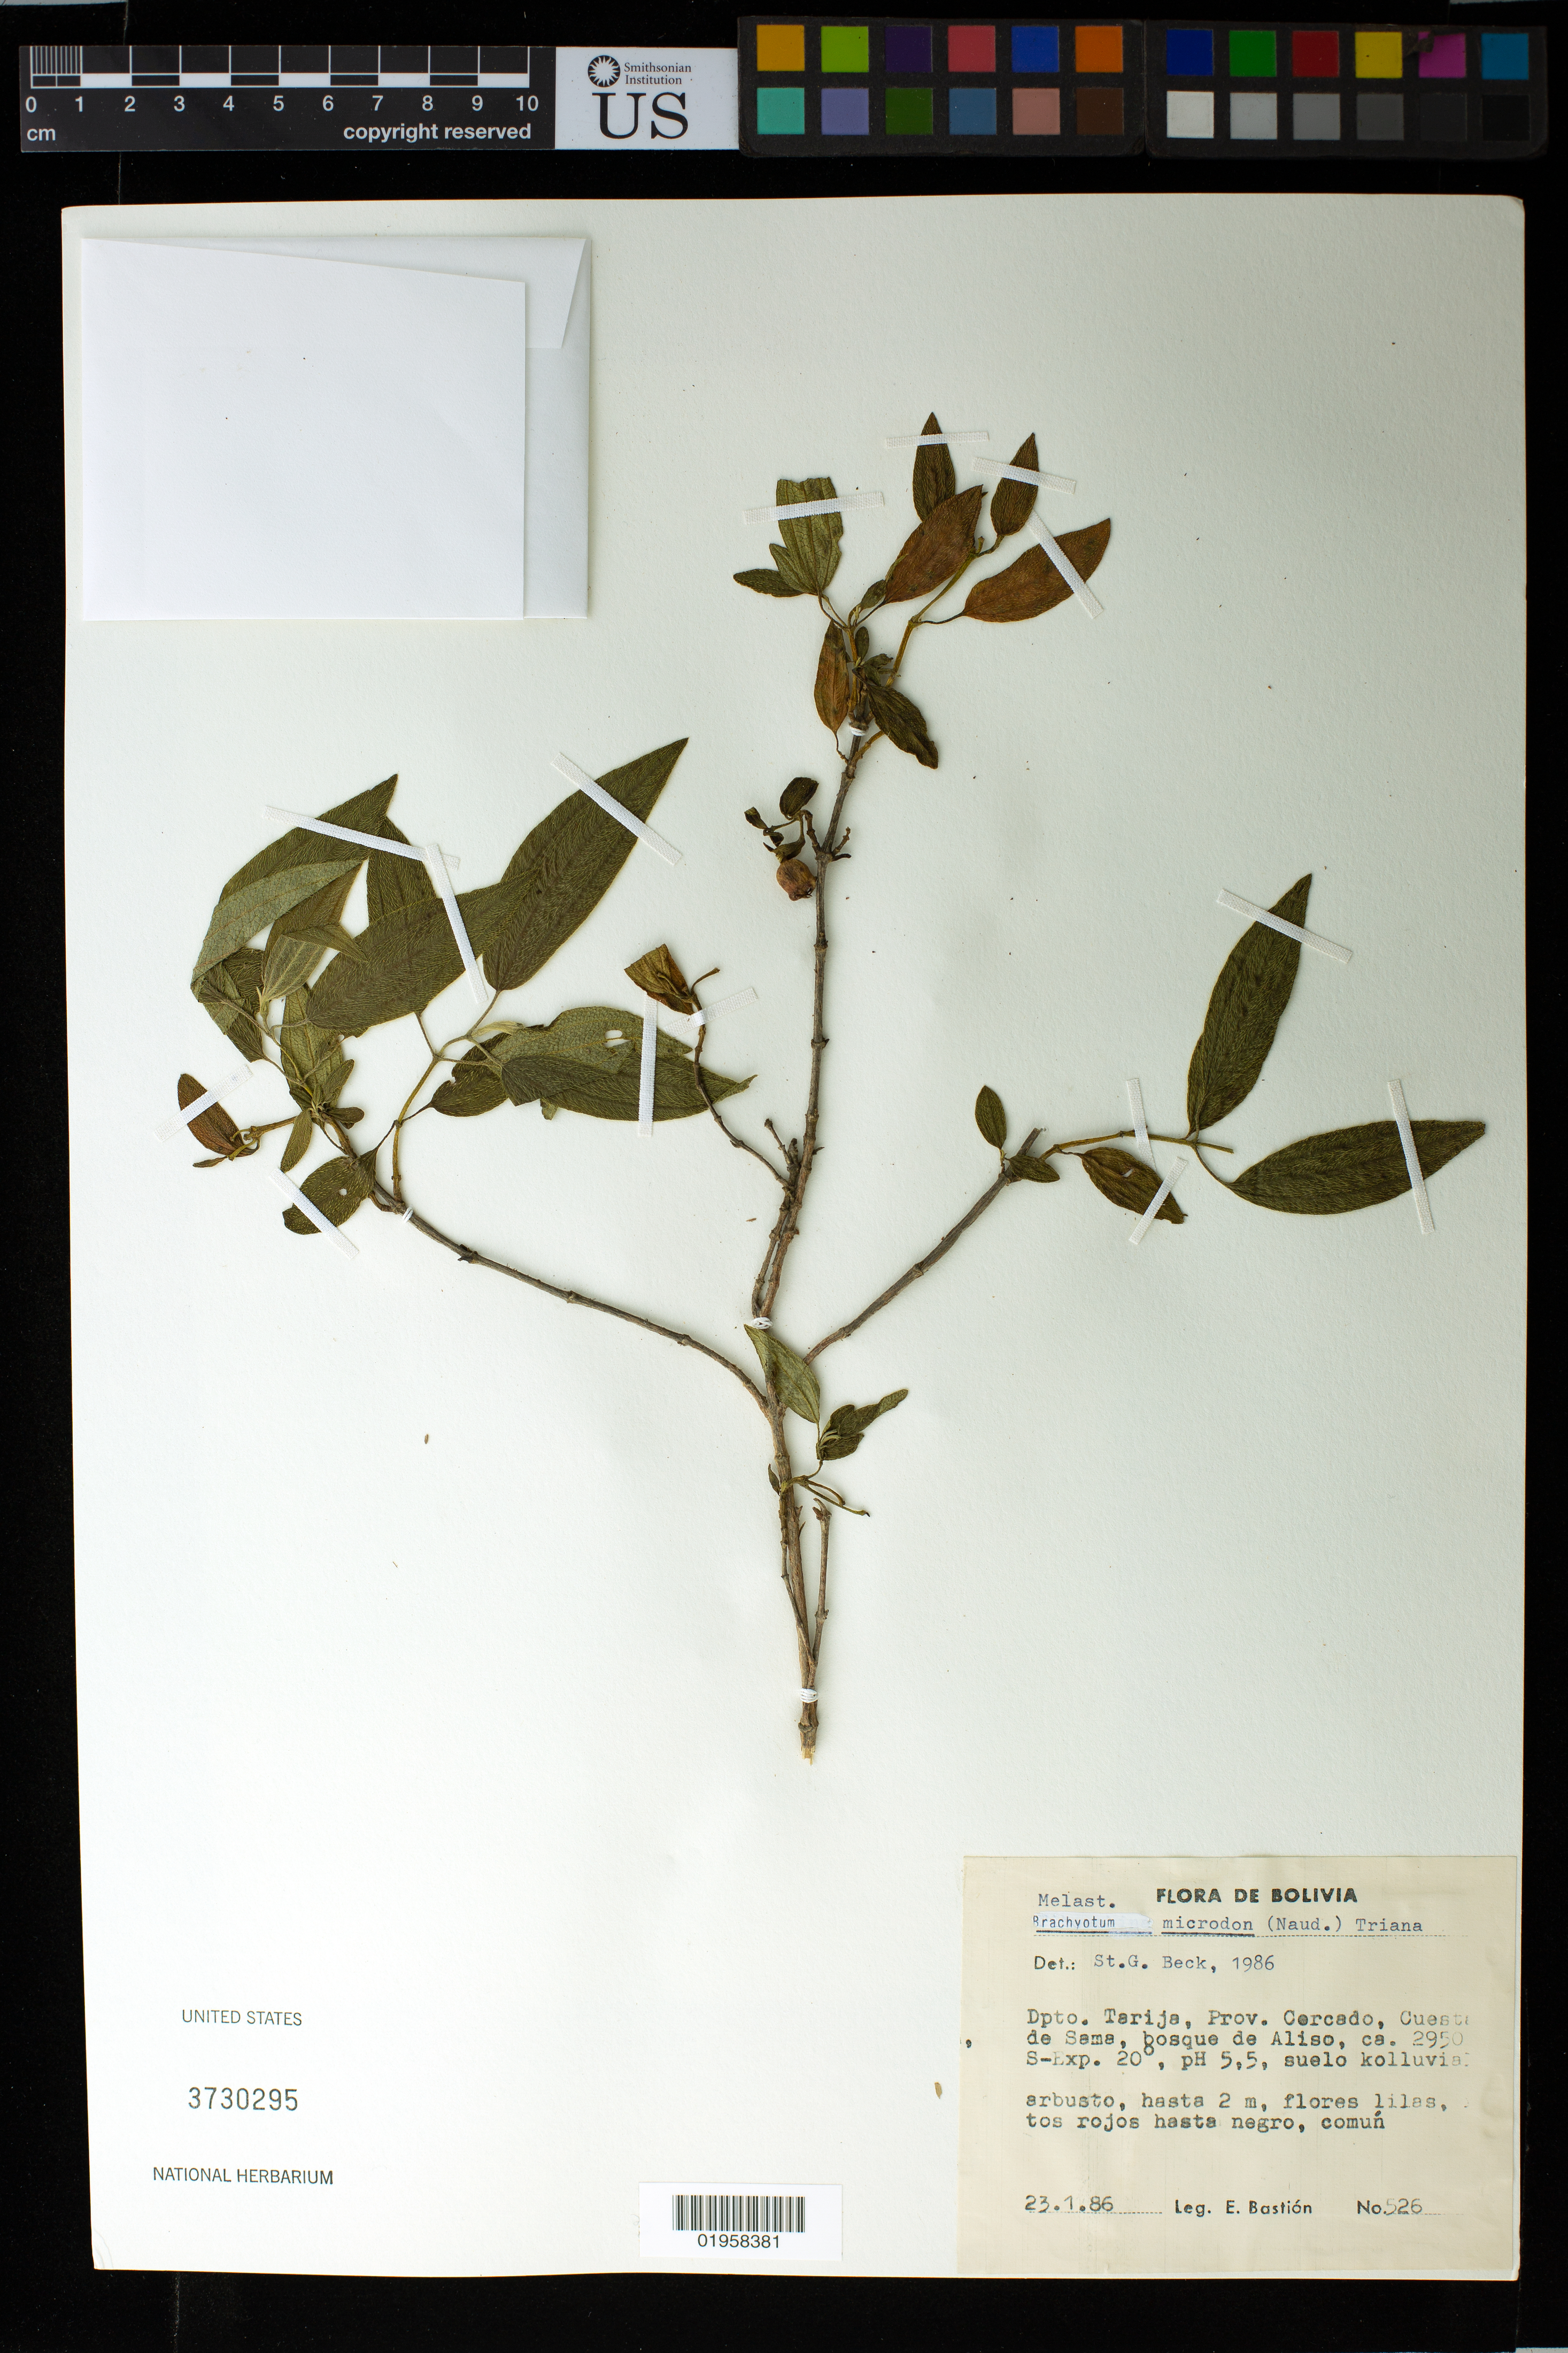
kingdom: Plantae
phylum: Tracheophyta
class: Magnoliopsida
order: Myrtales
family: Melastomataceae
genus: Brachyotum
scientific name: Brachyotum microdon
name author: (Naudin) Triana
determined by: Beck, S. G.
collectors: E. Bastion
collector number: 526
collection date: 1986-01-23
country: Bolivia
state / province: Tarija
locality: Prov. Cercado, Cuesta de Sama, bosque de Aliso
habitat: Suelo kolluvial, S-Exp. 20°, pH 5.5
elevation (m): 2950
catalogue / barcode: US 3730295